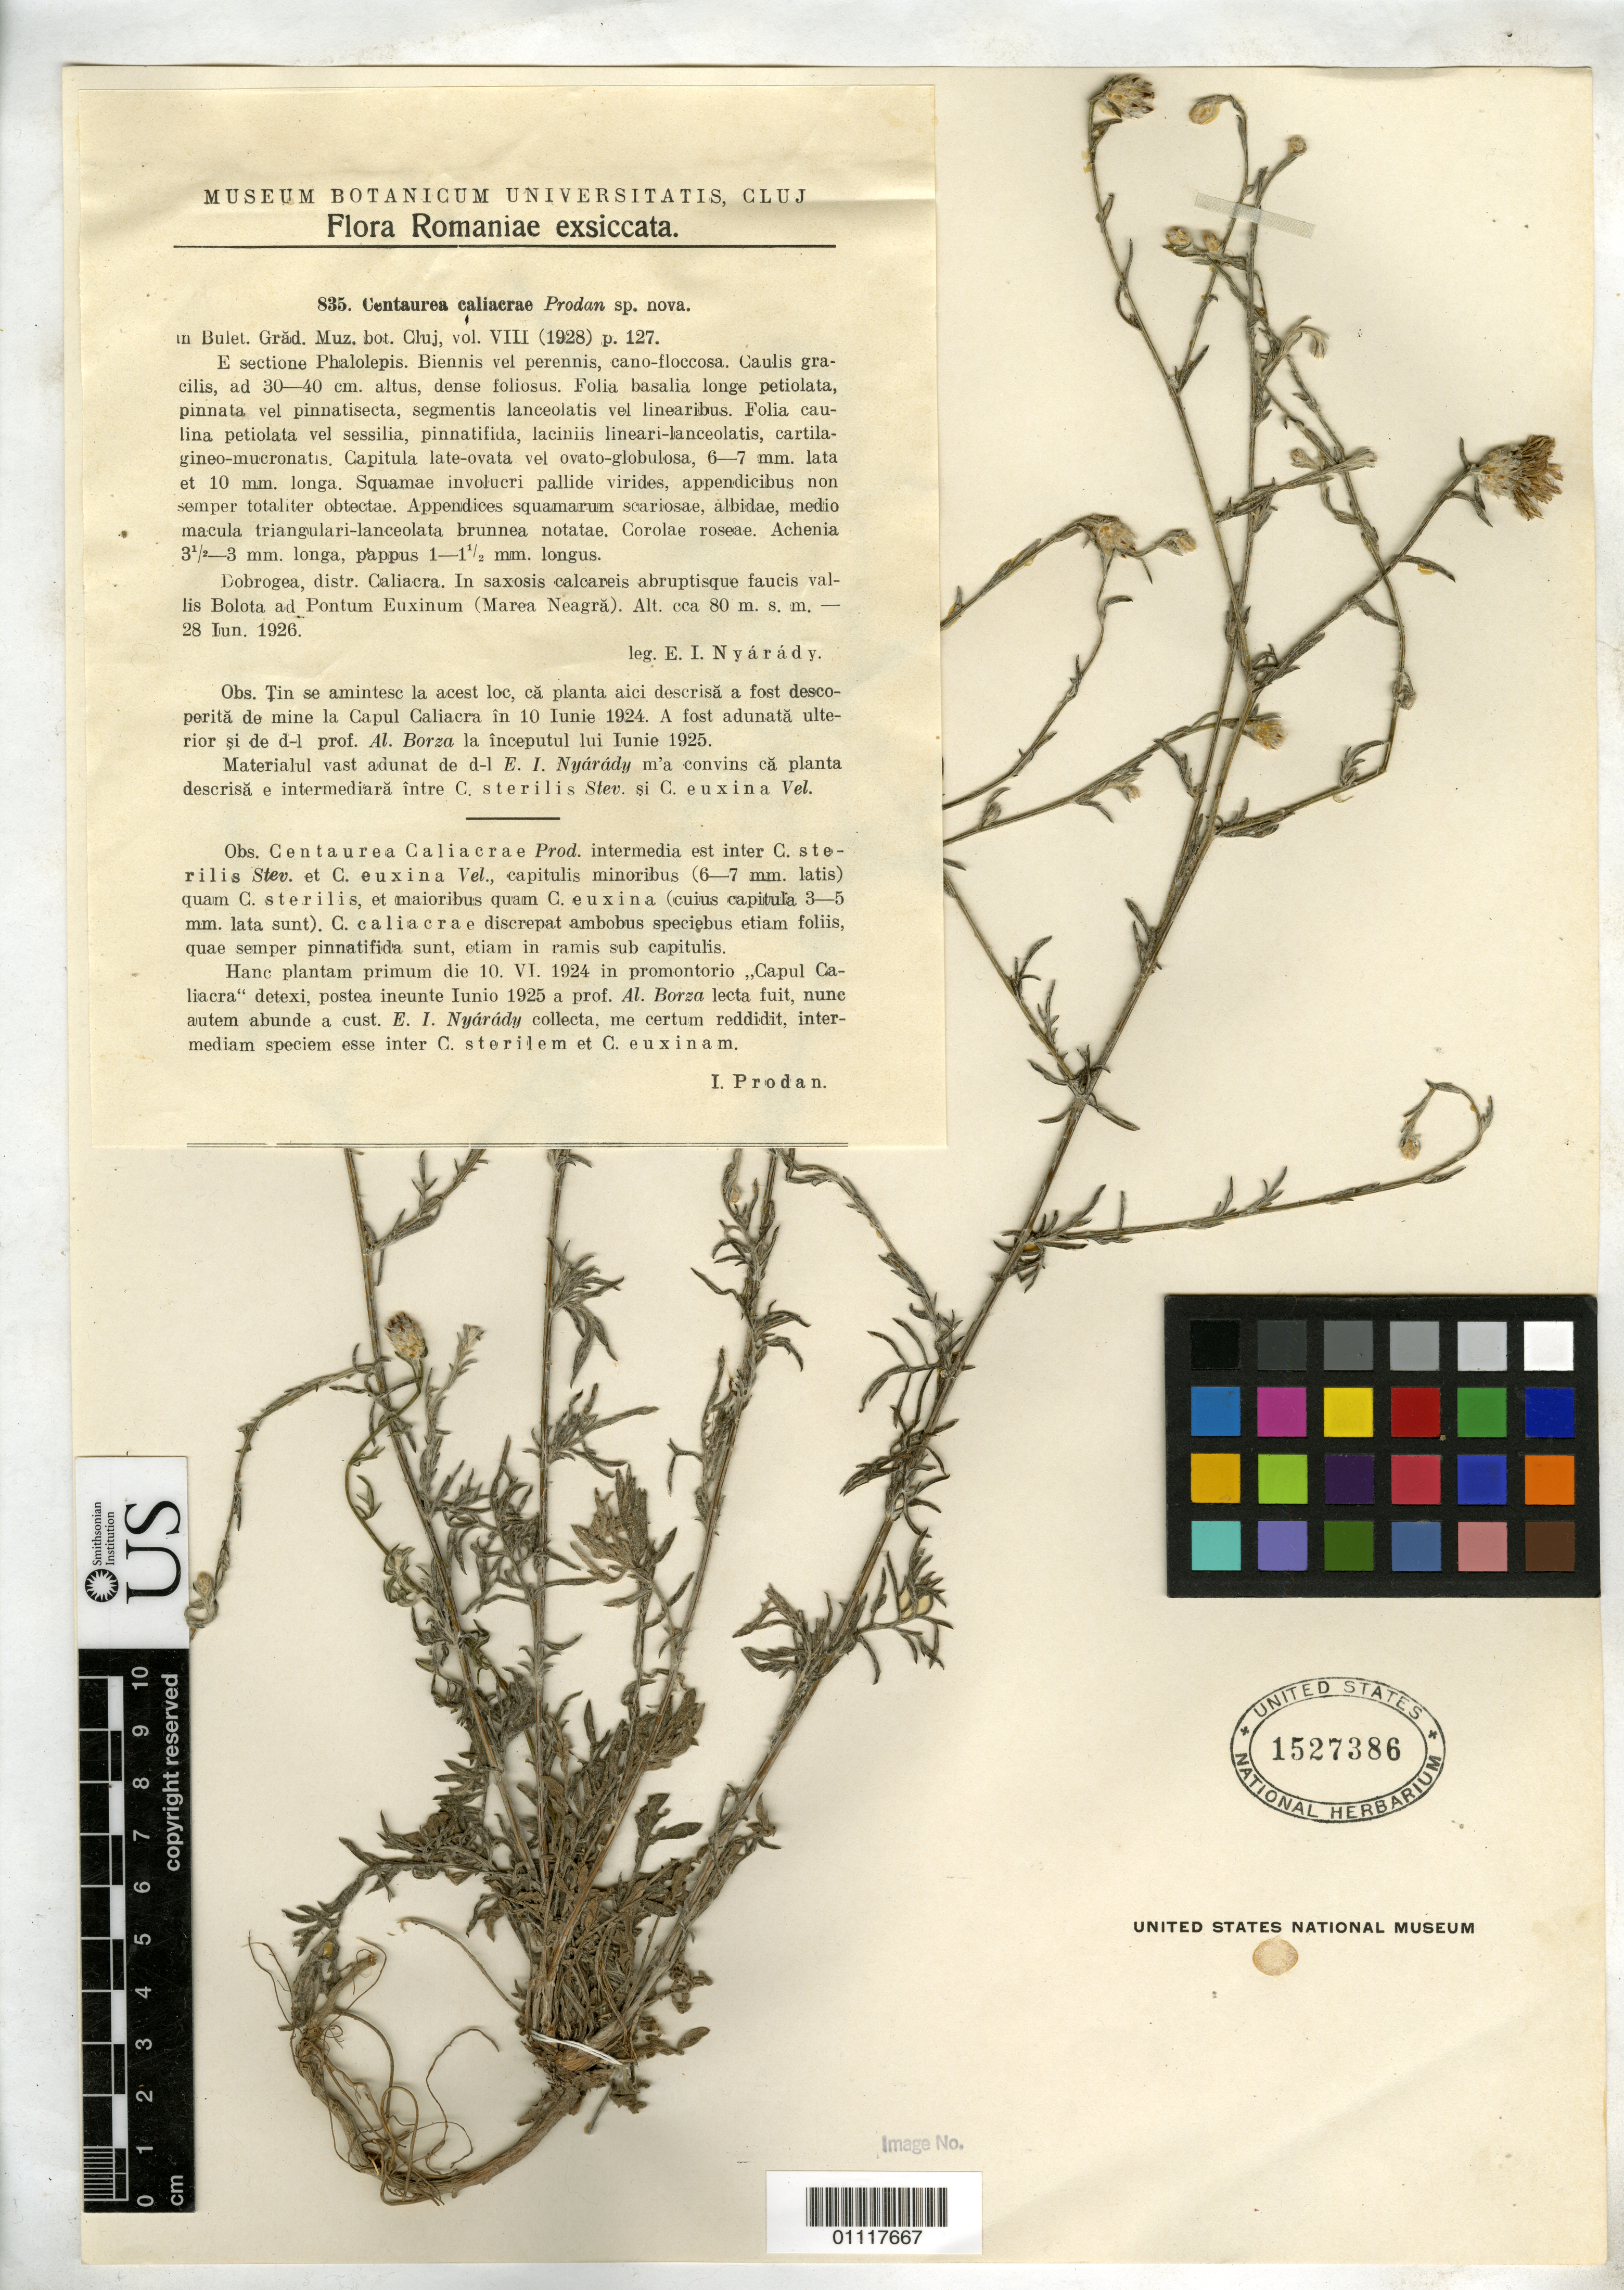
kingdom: Plantae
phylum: Tracheophyta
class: Magnoliopsida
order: Asterales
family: Asteraceae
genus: Centaurea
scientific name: Centaurea caliacrae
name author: Prodan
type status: Type Collection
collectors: E. Nyárády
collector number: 835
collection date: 1926-06-28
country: Bulgaria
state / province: Dobrich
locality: Flora Romaniae exsiccata, Dobrogea, Caliacra, Marea Neagra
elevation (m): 80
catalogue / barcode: US 1527386